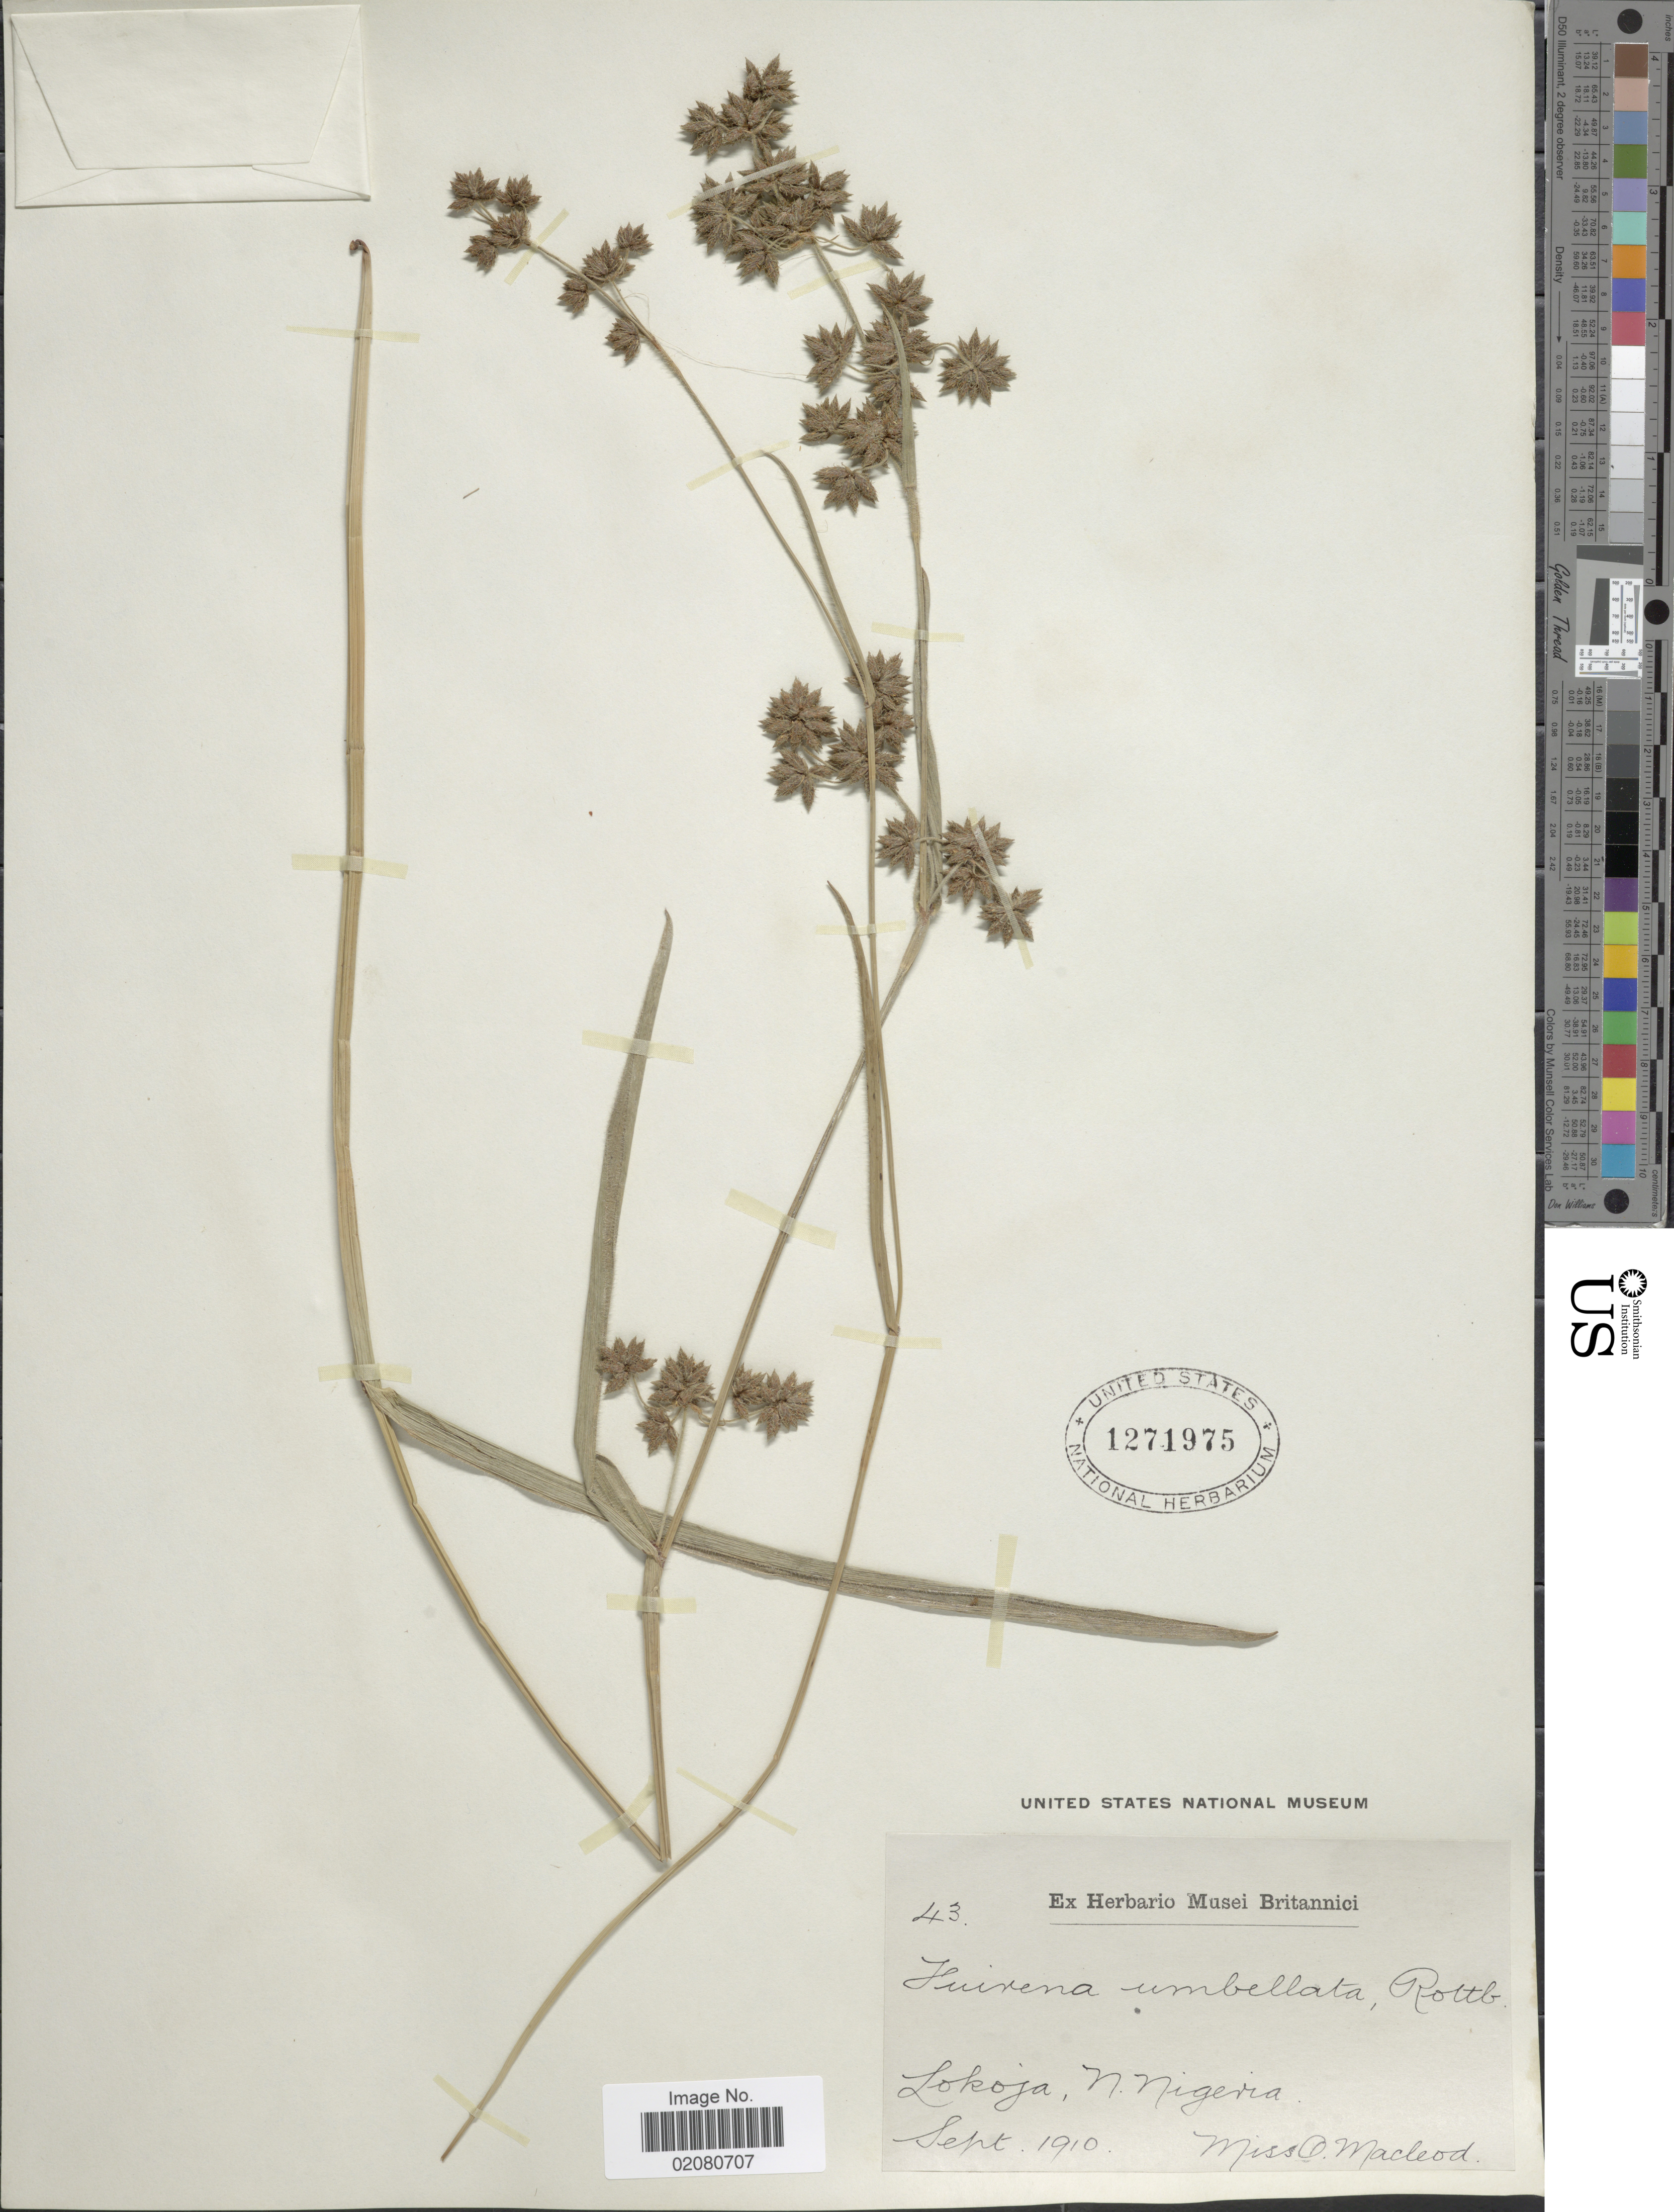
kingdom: Plantae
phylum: Tracheophyta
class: Liliopsida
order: Poales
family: Cyperaceae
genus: Fuirena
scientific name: Fuirena umbellata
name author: Rottb.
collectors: O. Macleod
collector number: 43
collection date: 1910-09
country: Nigeria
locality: Lokojo, N Nigeria.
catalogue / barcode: US 1271975